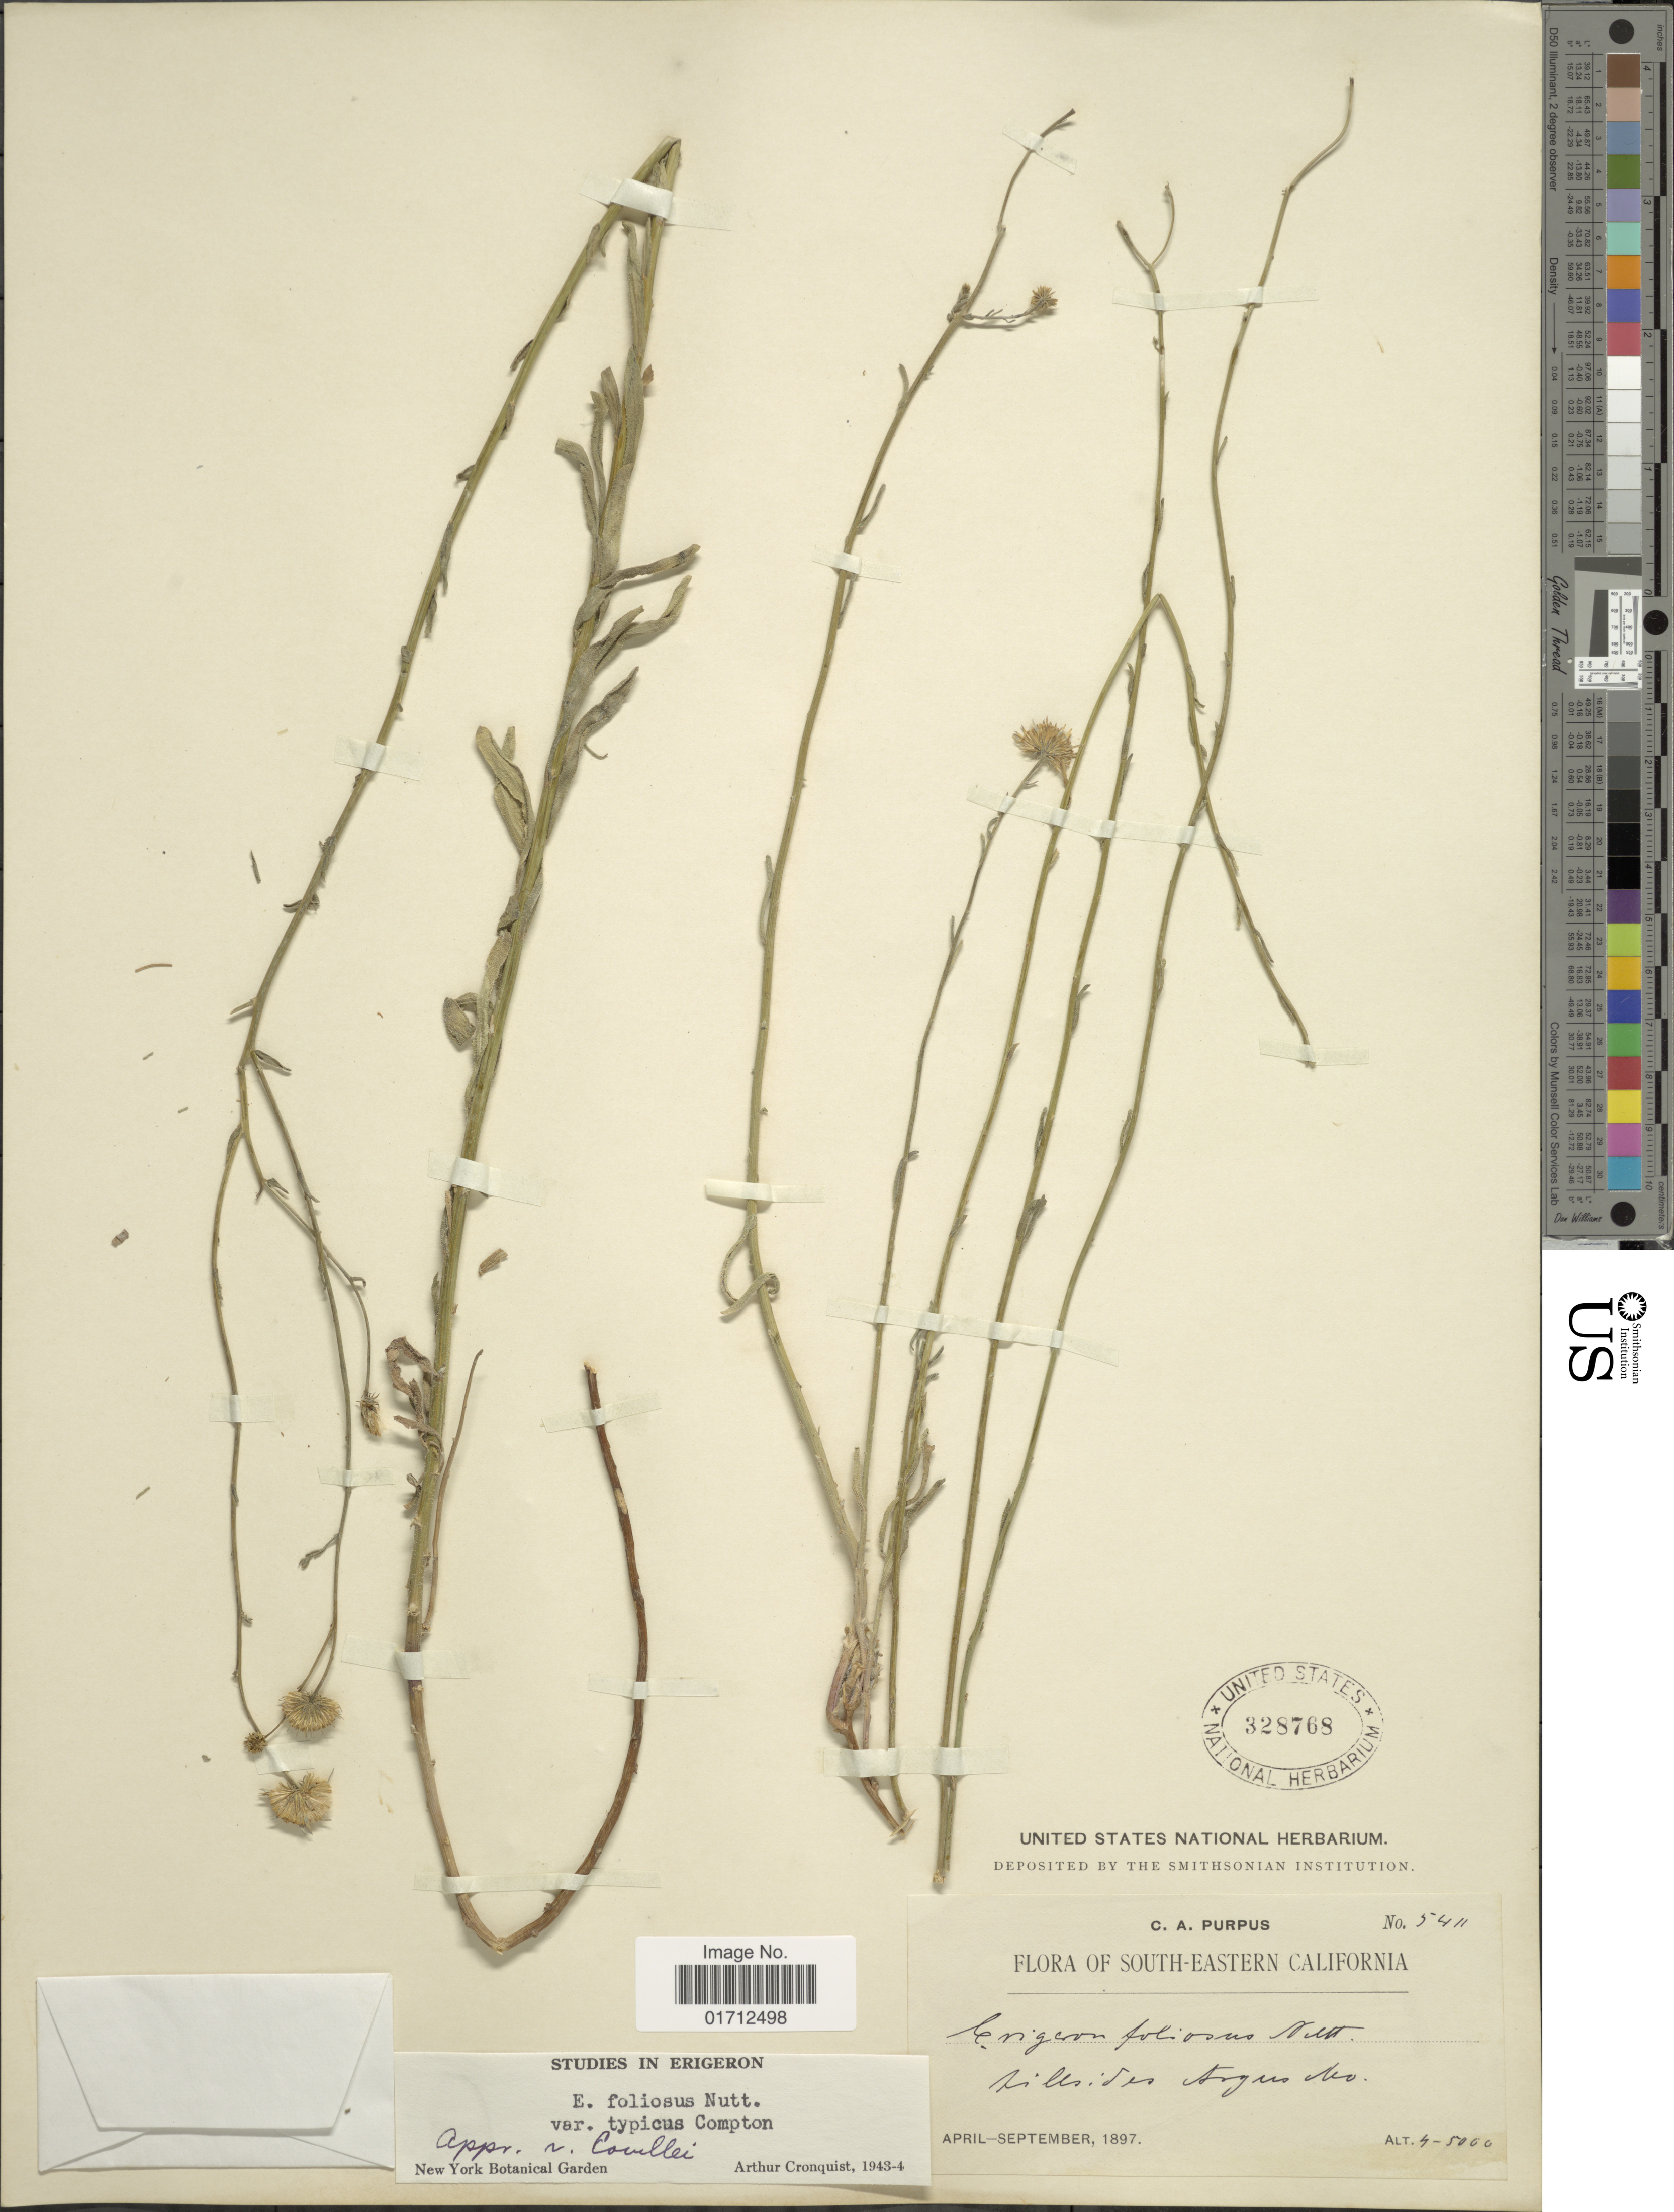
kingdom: Plantae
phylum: Tracheophyta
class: Magnoliopsida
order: Asterales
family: Asteraceae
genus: Erigeron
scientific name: Erigeron foliosus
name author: Nutt.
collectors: C. A. Purpus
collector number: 5411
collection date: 1897-04/1897-09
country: United States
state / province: California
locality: Argus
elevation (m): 1219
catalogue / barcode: US 328768